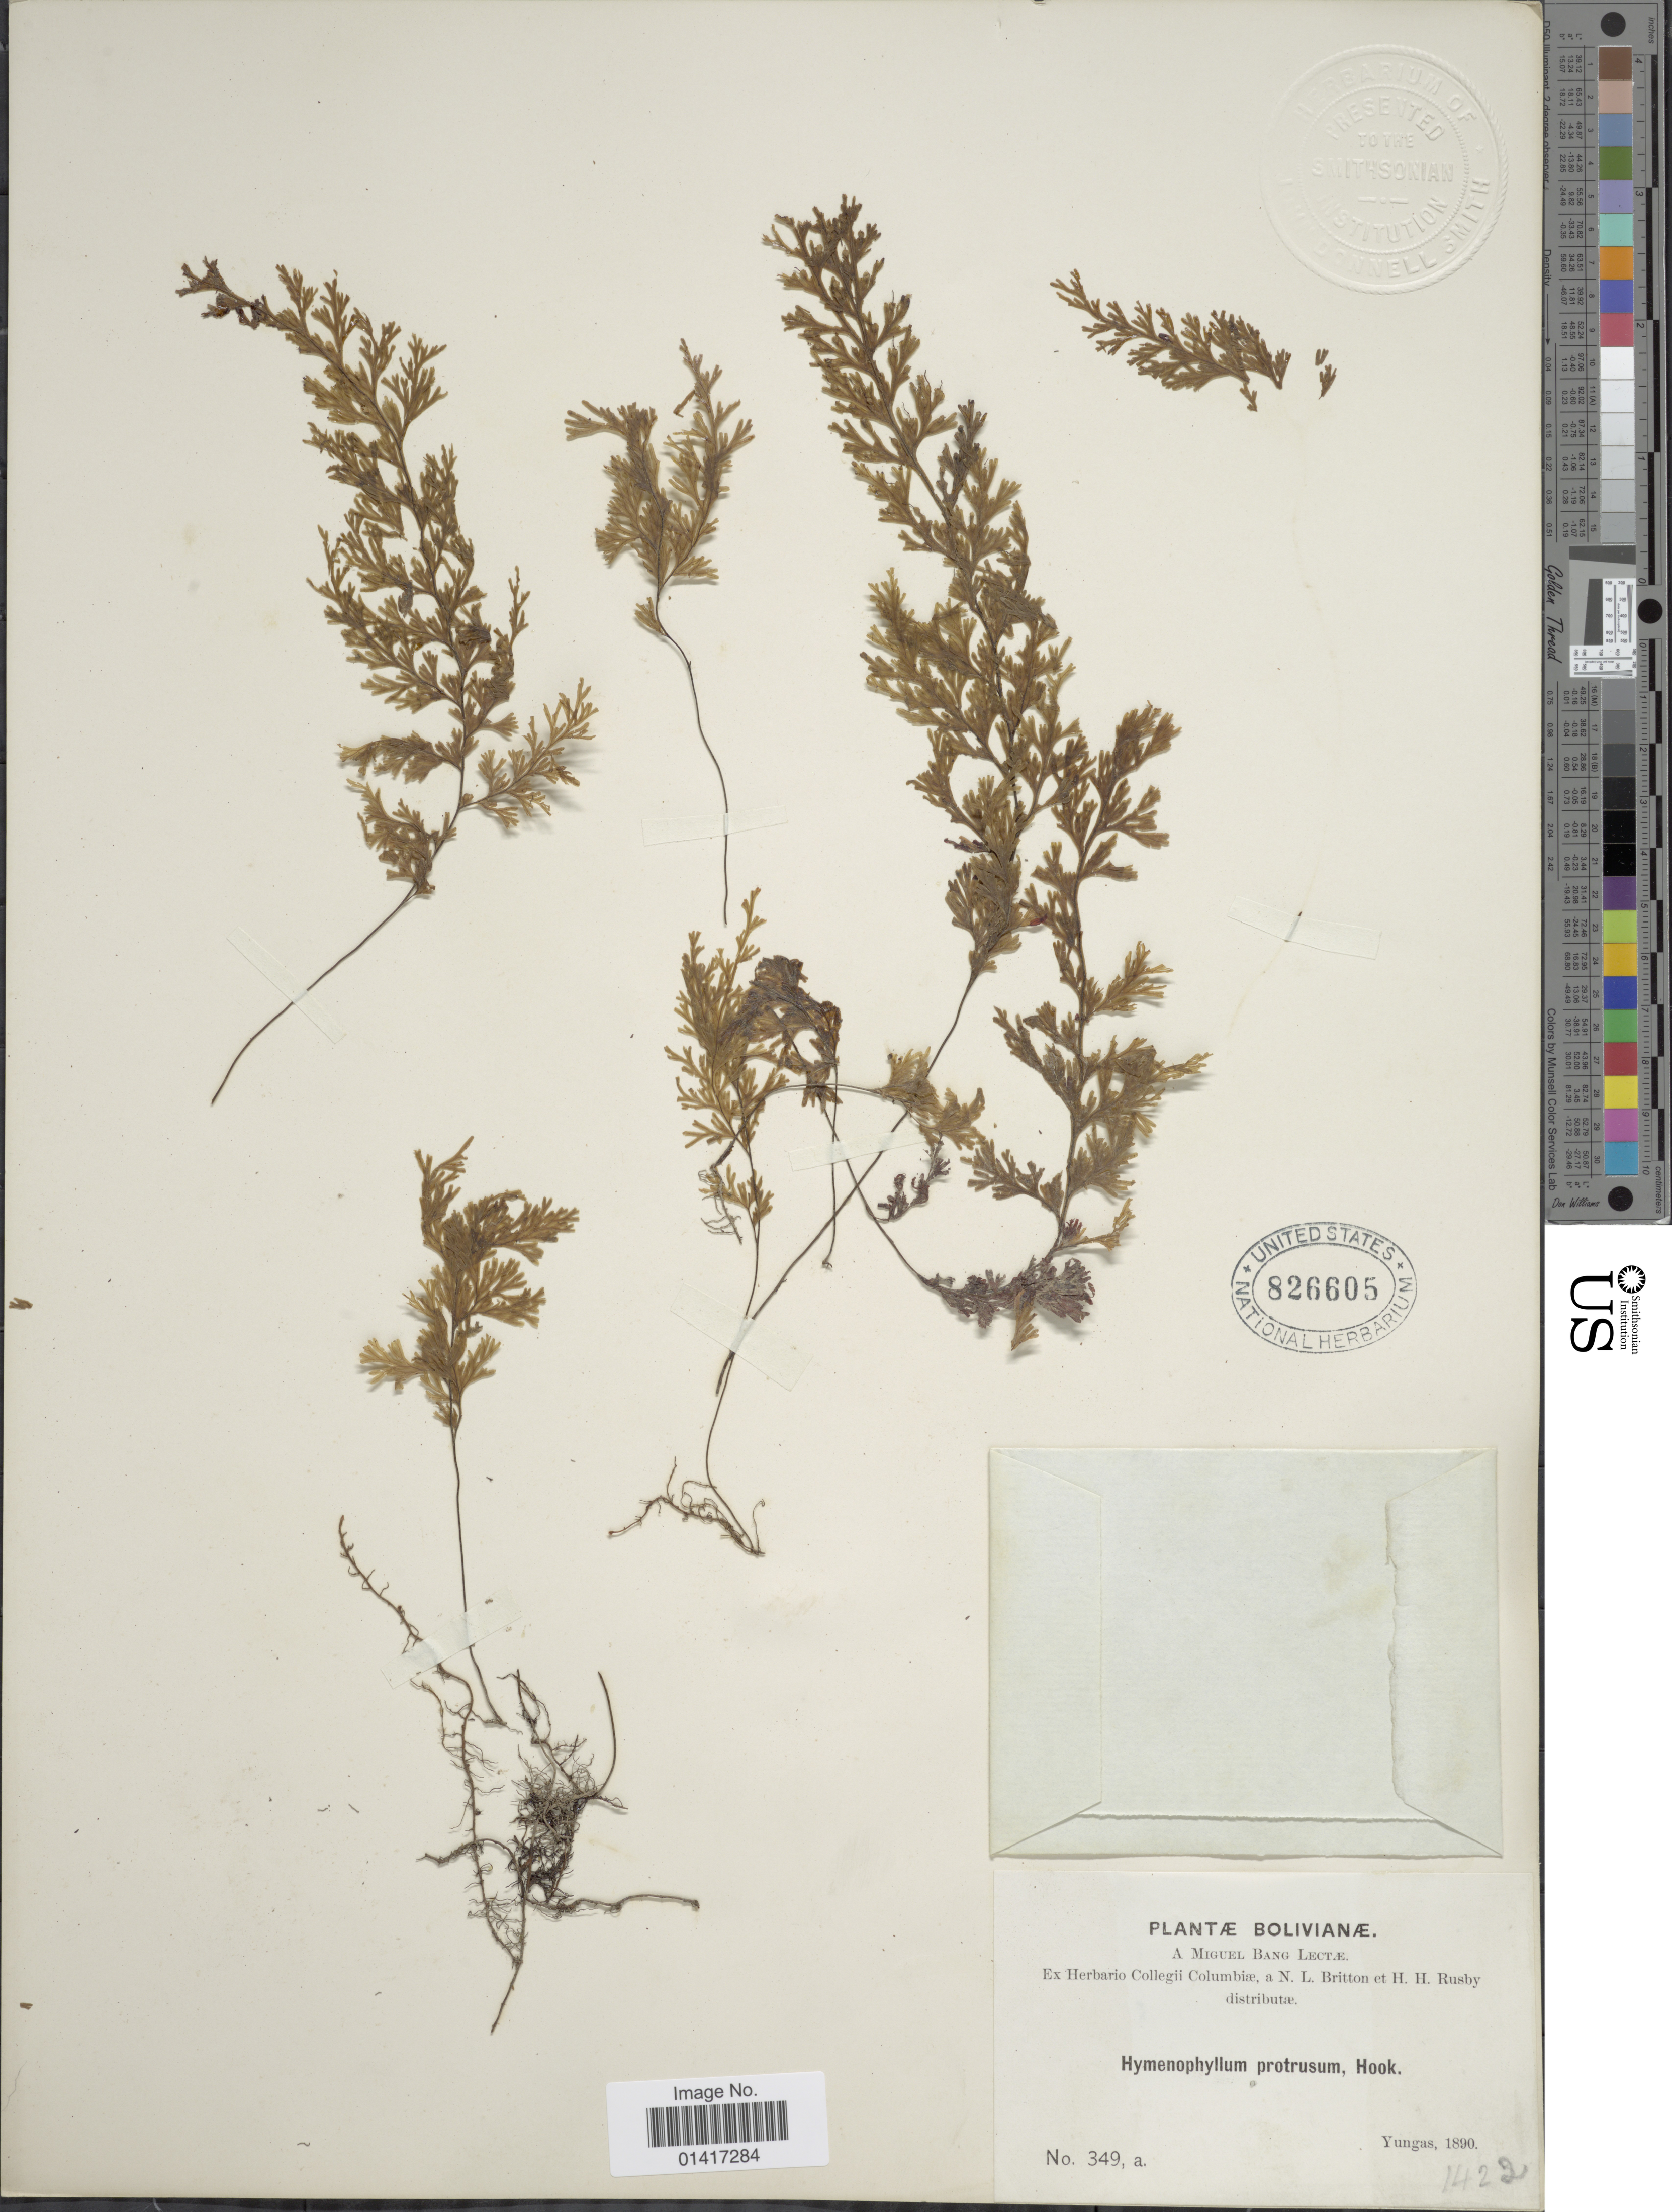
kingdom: Plantae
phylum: Tracheophyta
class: Polypodiopsida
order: Hymenophyllales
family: Hymenophyllaceae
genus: Hymenophyllum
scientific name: Hymenophyllum undulatum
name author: (Sw.) Sw.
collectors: M. Bang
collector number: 349a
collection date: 1890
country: Bolivia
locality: Yungas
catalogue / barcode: US 826605